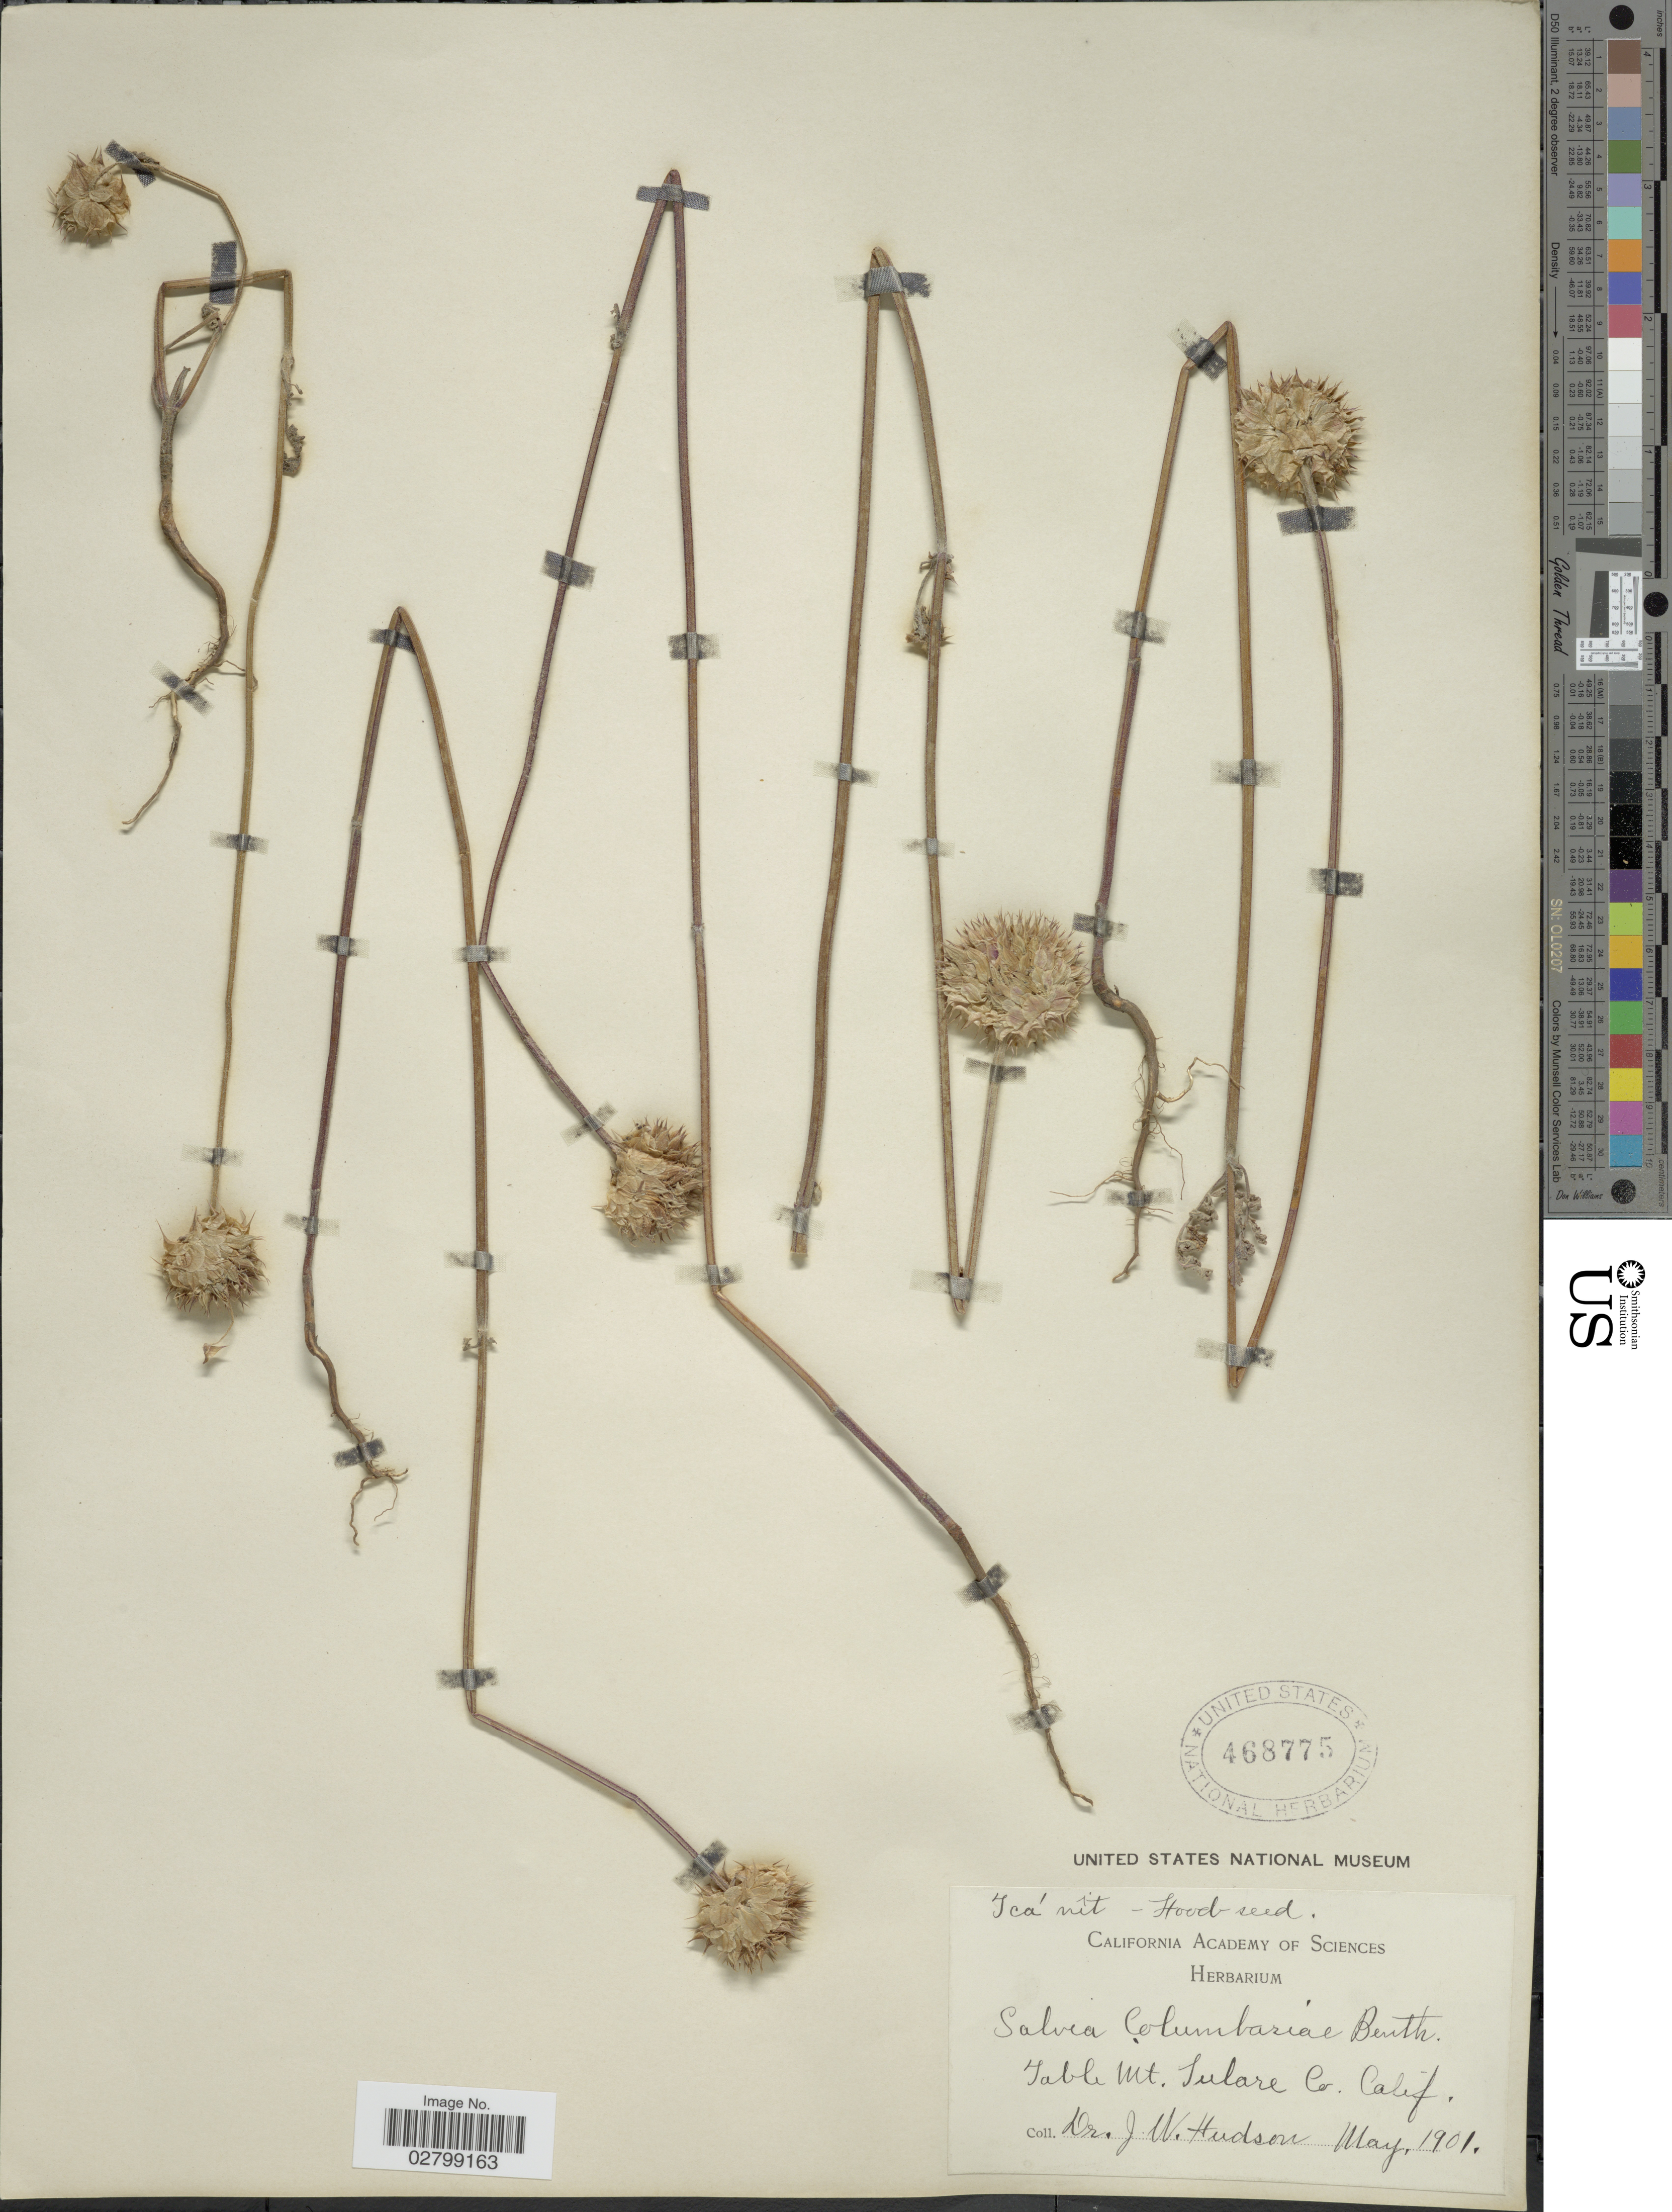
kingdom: Plantae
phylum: Tracheophyta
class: Magnoliopsida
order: Lamiales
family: Lamiaceae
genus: Salvia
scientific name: Salvia columbariae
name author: Benth.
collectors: J. W. Hudson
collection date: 1901-05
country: United States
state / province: California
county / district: Tulare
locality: Table Mt. Tulare Co.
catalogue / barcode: US 468775